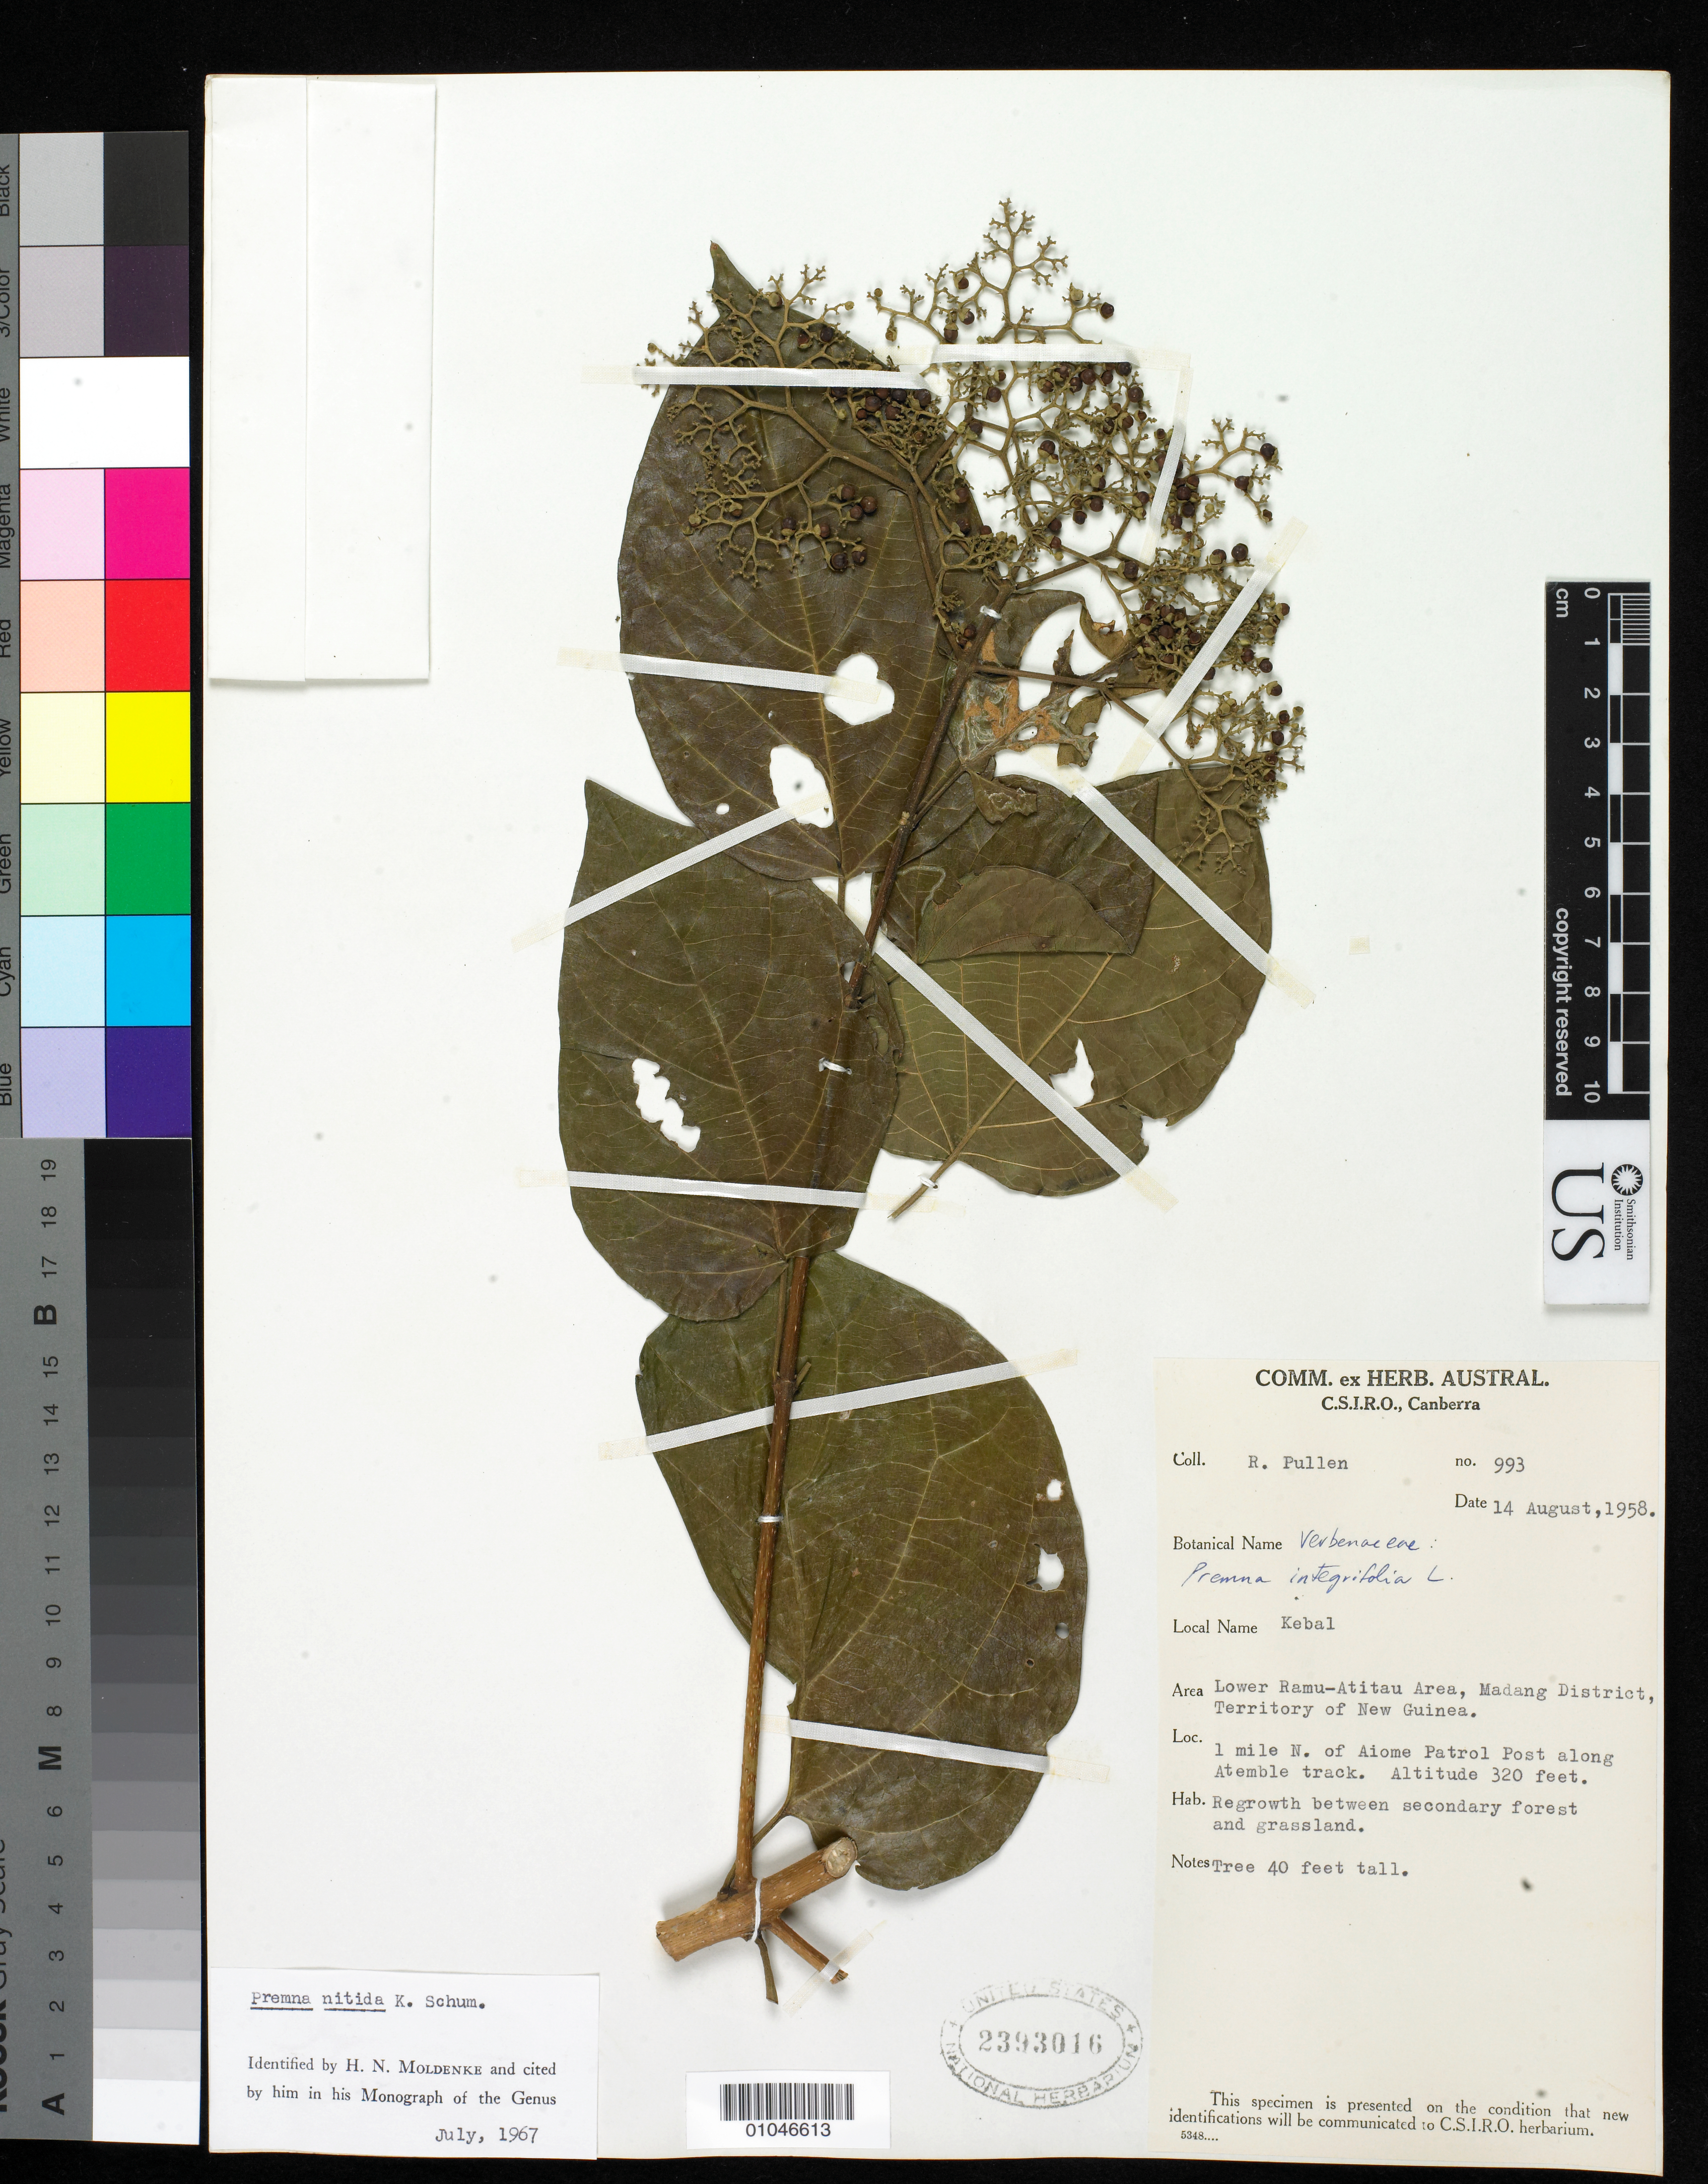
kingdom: Plantae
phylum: Tracheophyta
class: Magnoliopsida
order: Lamiales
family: Lamiaceae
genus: Premna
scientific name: Premna nitida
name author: K. Schum.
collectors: R. Pullen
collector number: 993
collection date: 1958-08-14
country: Papua New Guinea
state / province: Madang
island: New Guinea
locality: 1 mile N of Aiome Patrol Post along Atemble track, lower Ramu-Atitau Area, Madang District, Territory of New Guinea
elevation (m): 98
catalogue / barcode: US 2393016